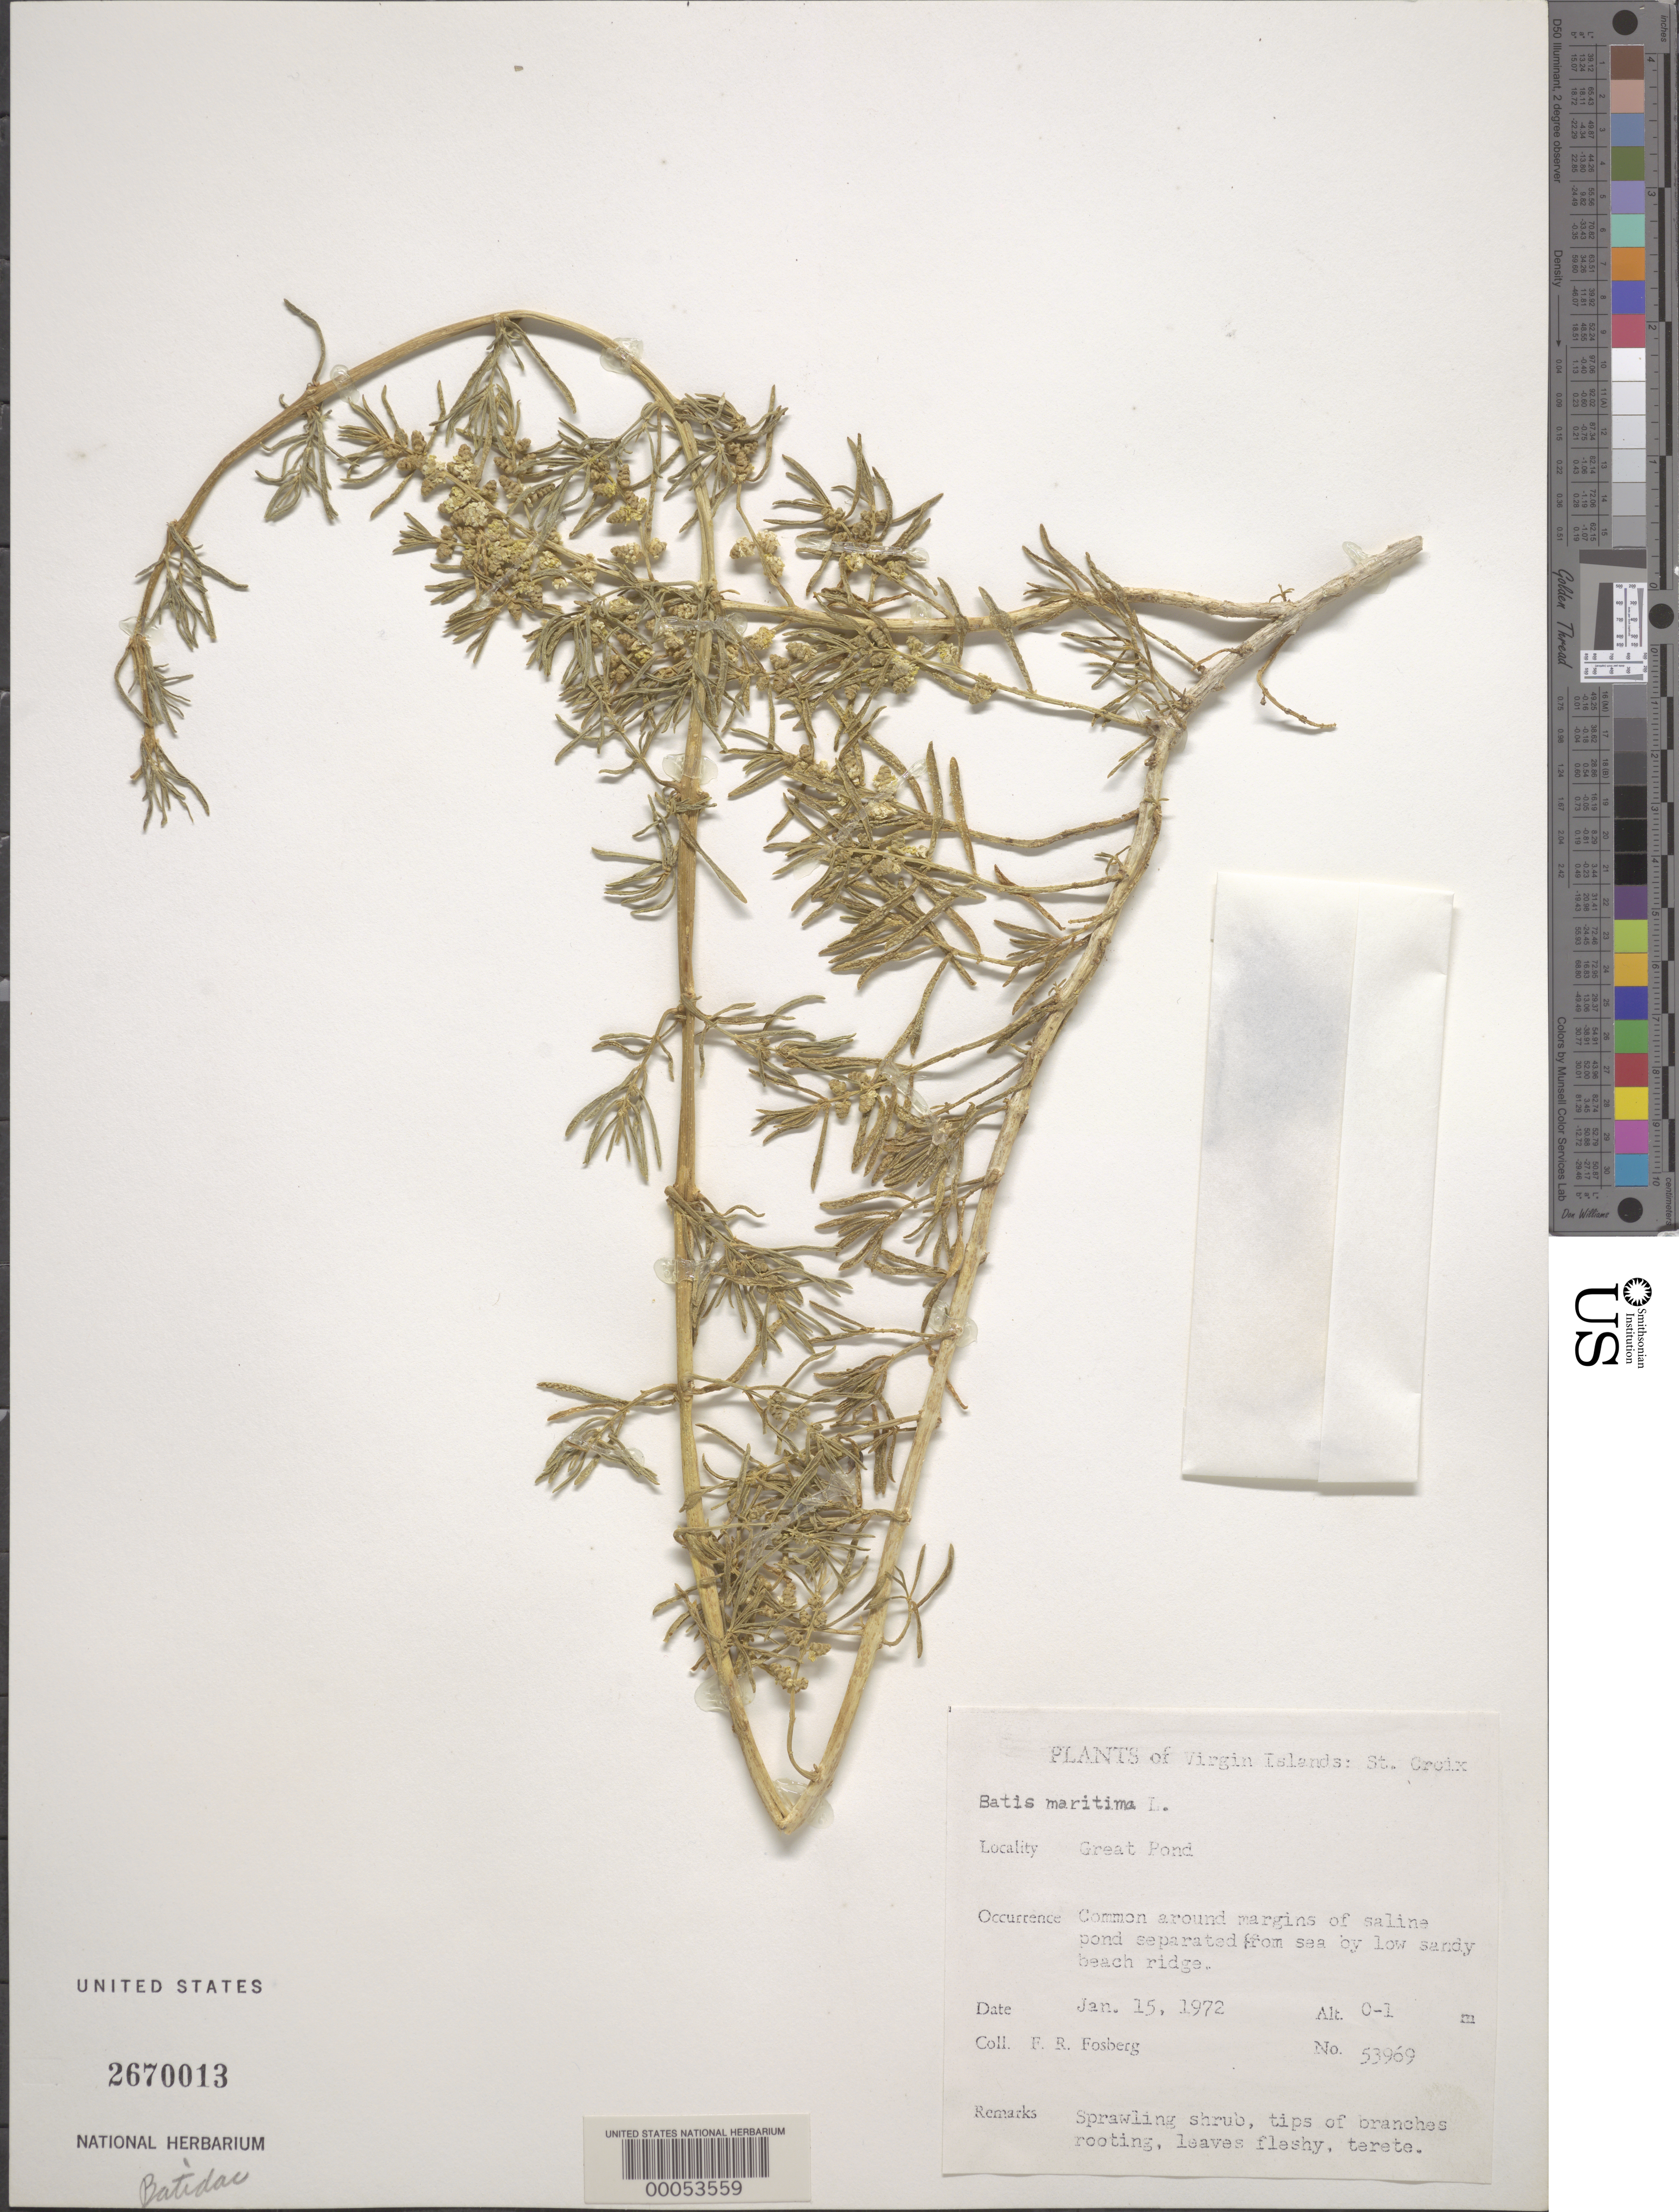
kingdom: Plantae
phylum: Tracheophyta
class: Magnoliopsida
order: Brassicales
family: Bataceae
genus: Batis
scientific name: Batis maritima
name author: L.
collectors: F. R. Fosberg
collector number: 53969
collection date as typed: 15 Jan 1972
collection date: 1972-01-15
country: U.S. Virgin Islands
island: St. Croix Island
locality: Great pond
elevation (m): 0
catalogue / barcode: US 2670013